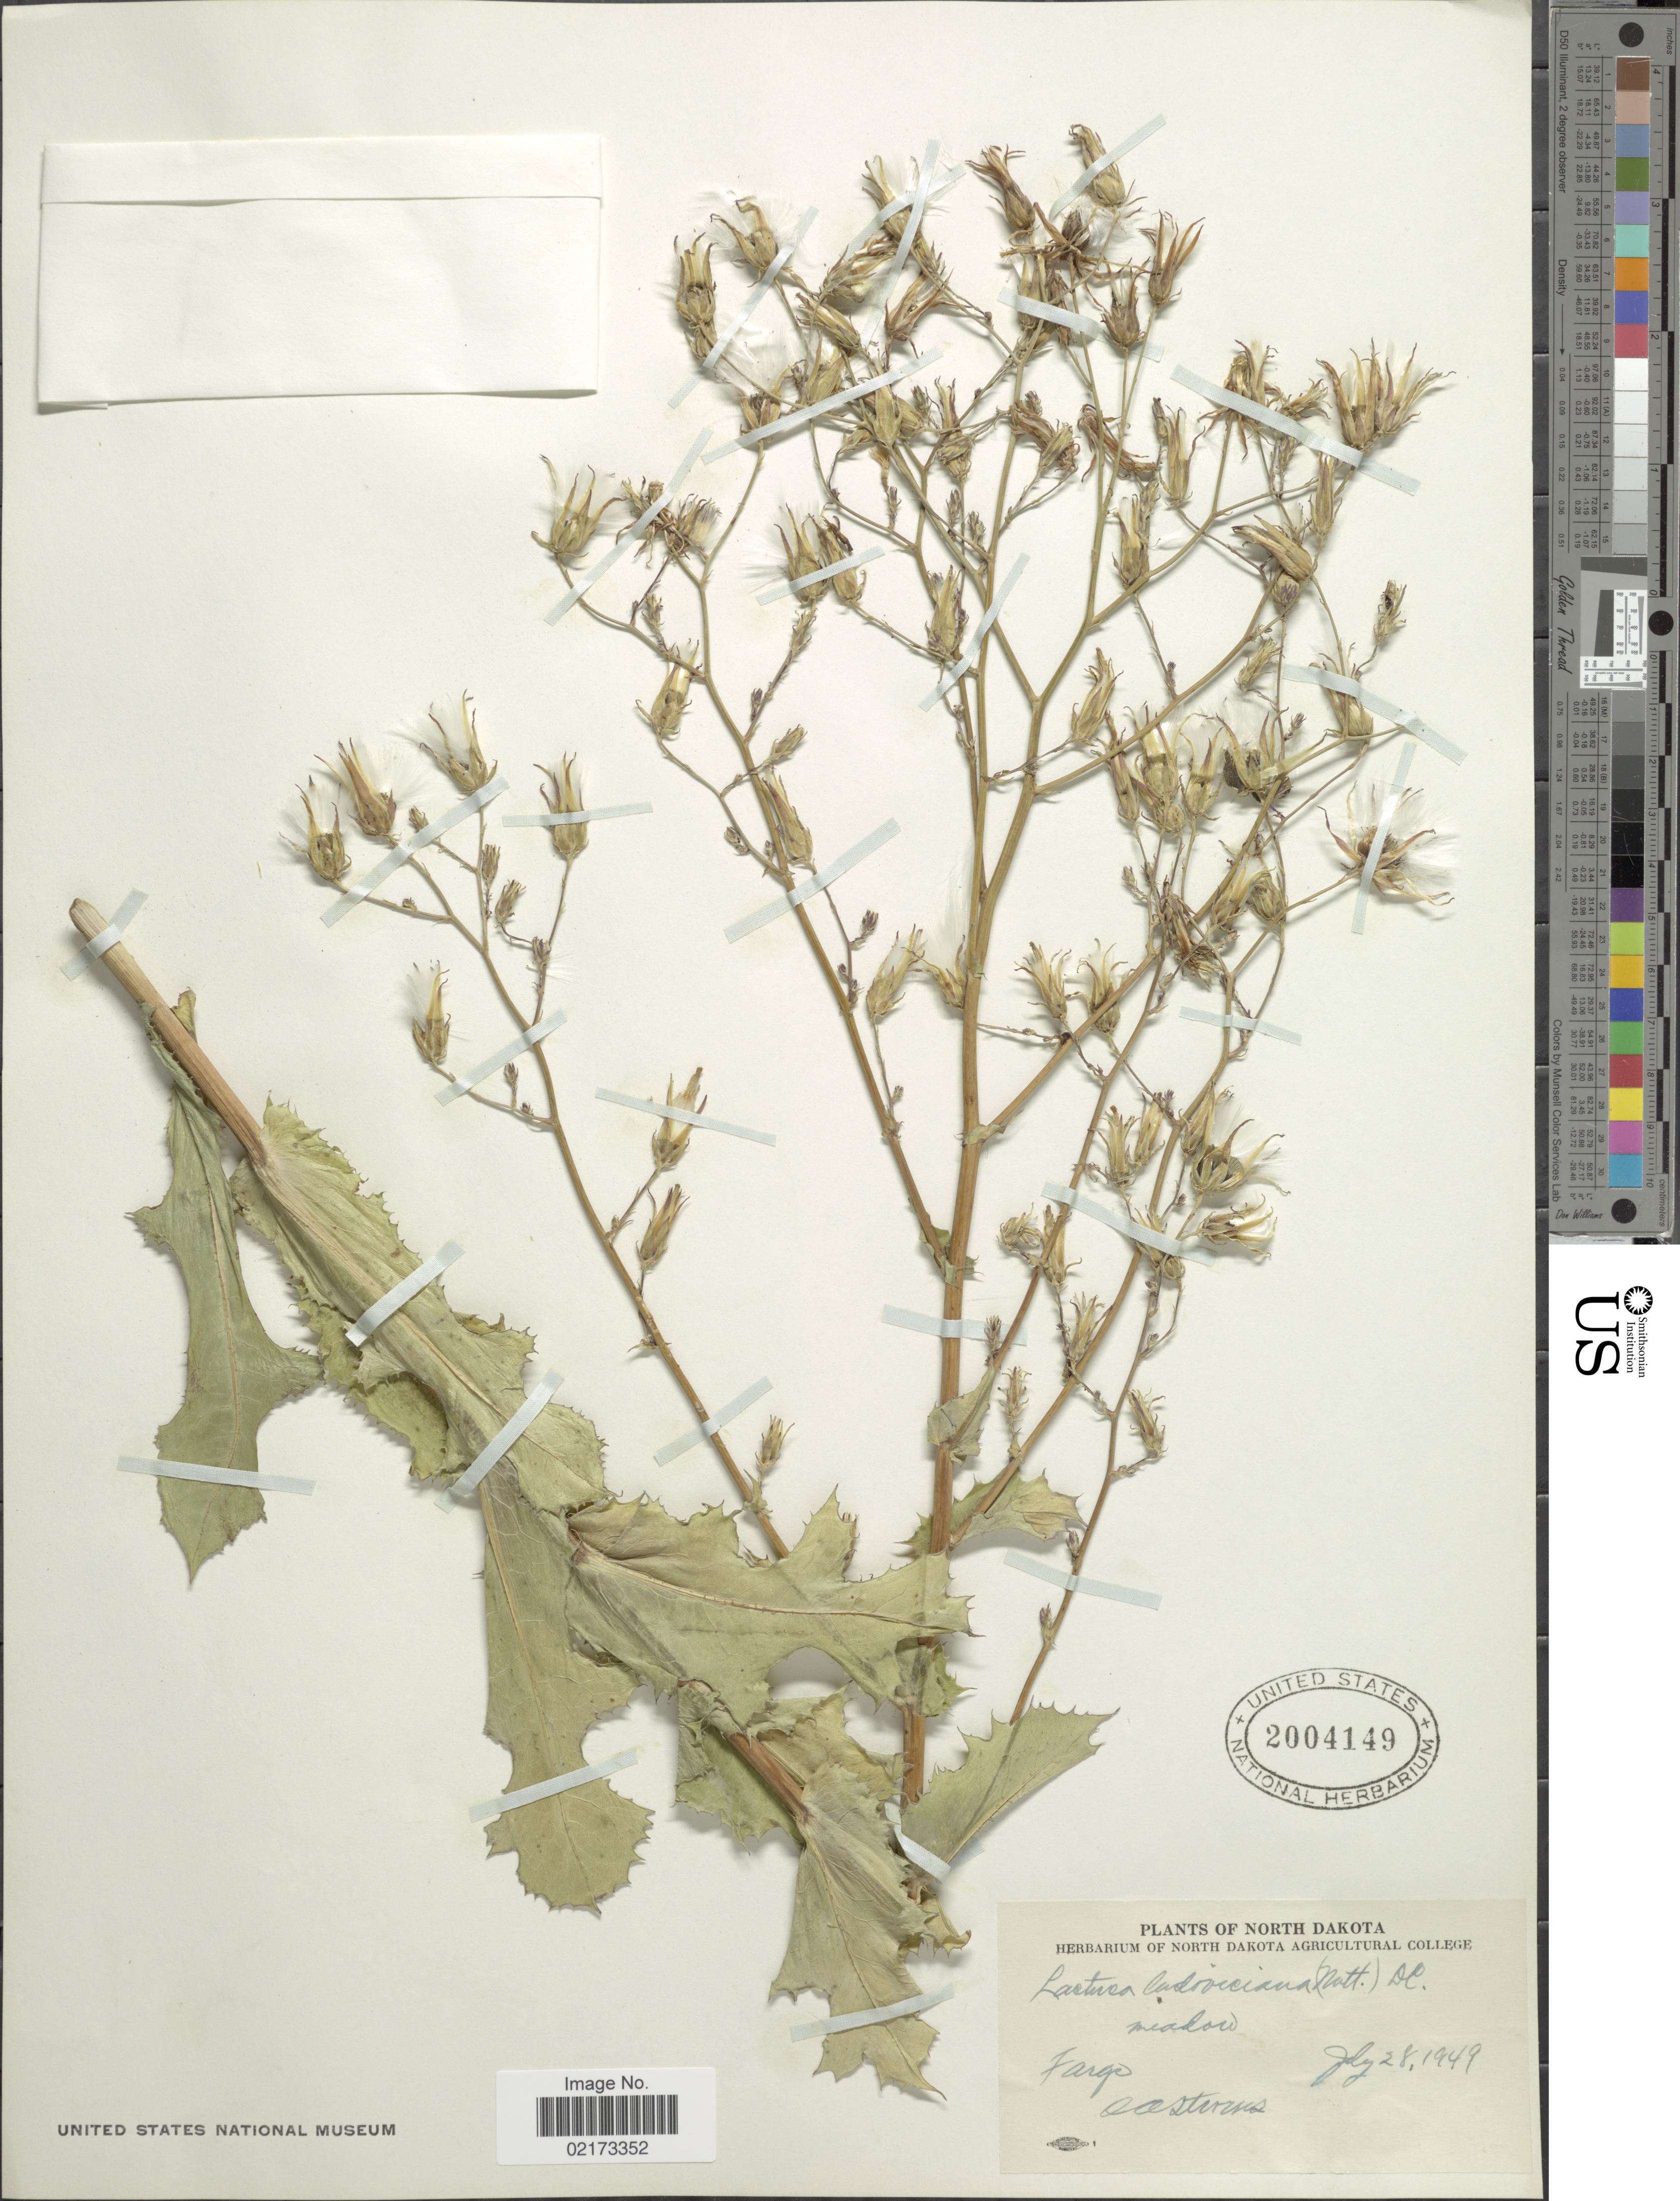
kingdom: Plantae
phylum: Tracheophyta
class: Magnoliopsida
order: Asterales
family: Asteraceae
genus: Lactuca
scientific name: Lactuca ludoviciana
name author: (Nutt.) Riddell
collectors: O. A. Stevens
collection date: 1949-07-28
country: United States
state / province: North Dakota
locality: Fargo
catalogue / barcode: US 2004149